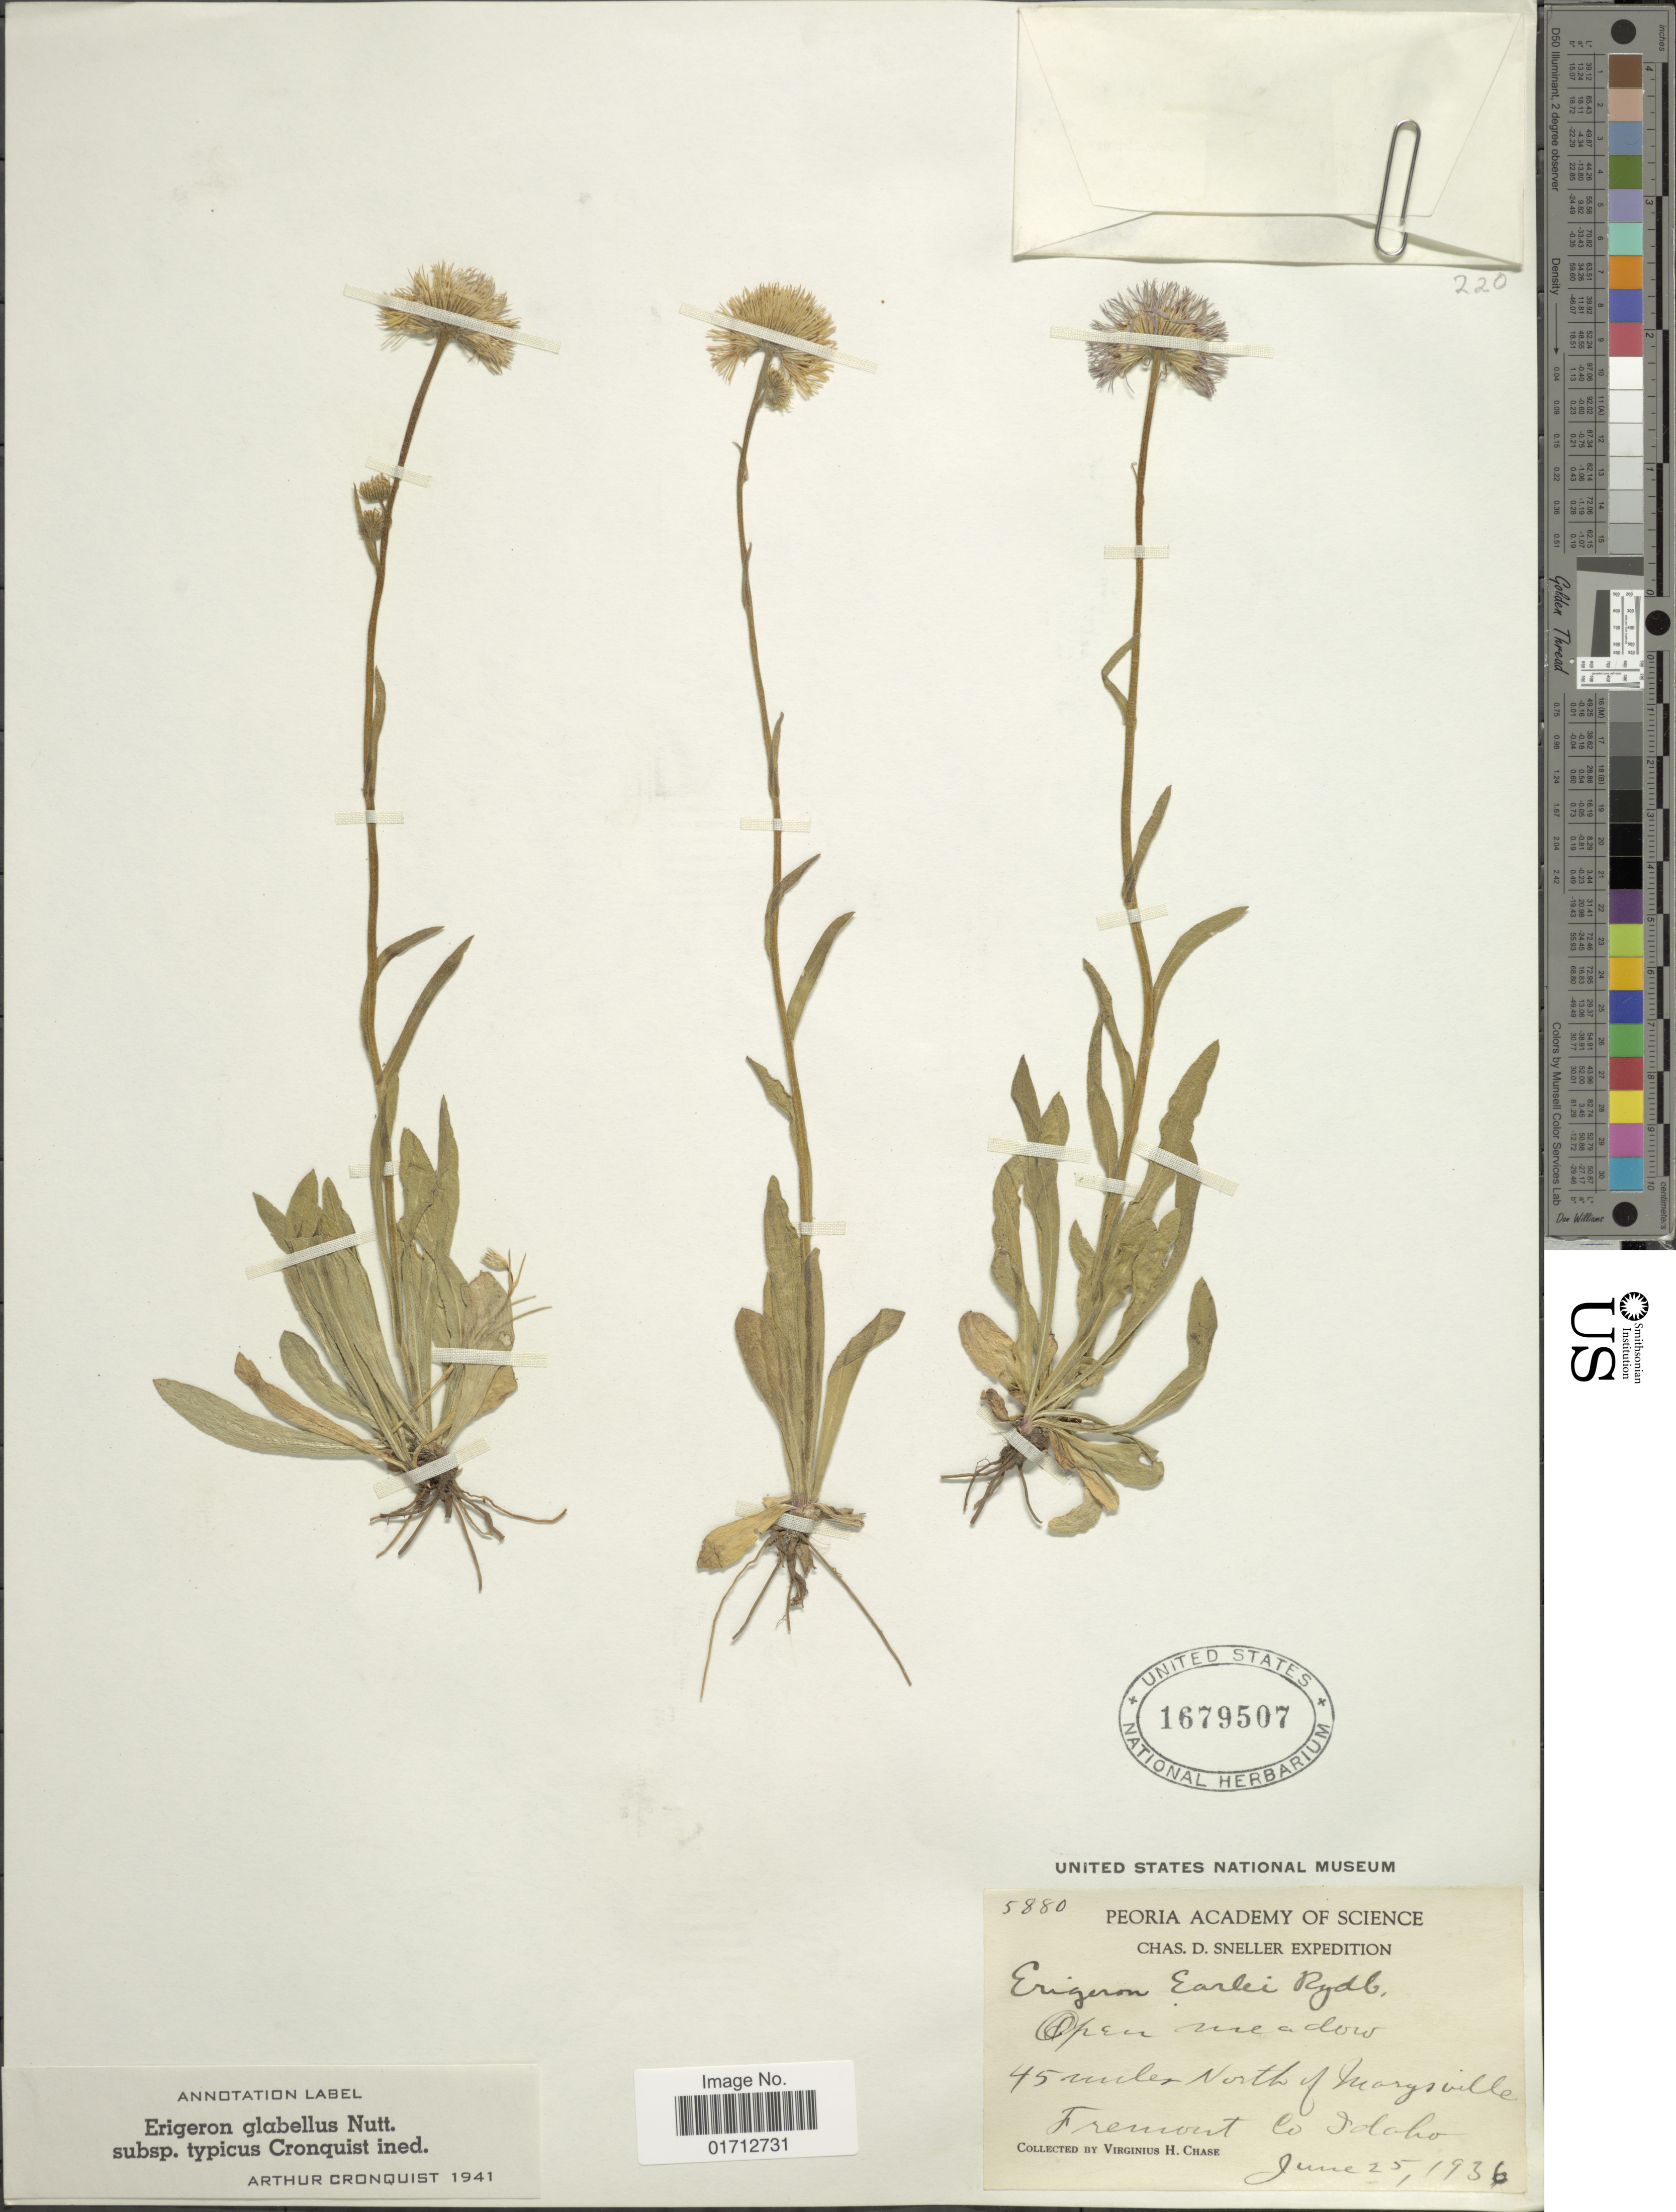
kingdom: Plantae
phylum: Tracheophyta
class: Magnoliopsida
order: Asterales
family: Asteraceae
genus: Erigeron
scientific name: Erigeron glabellus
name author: Nutt.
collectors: V. H. Chase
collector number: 5880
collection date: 1936-06-25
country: United States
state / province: Idaho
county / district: Fremont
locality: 45 miles North of Marysville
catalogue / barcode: US 1679507